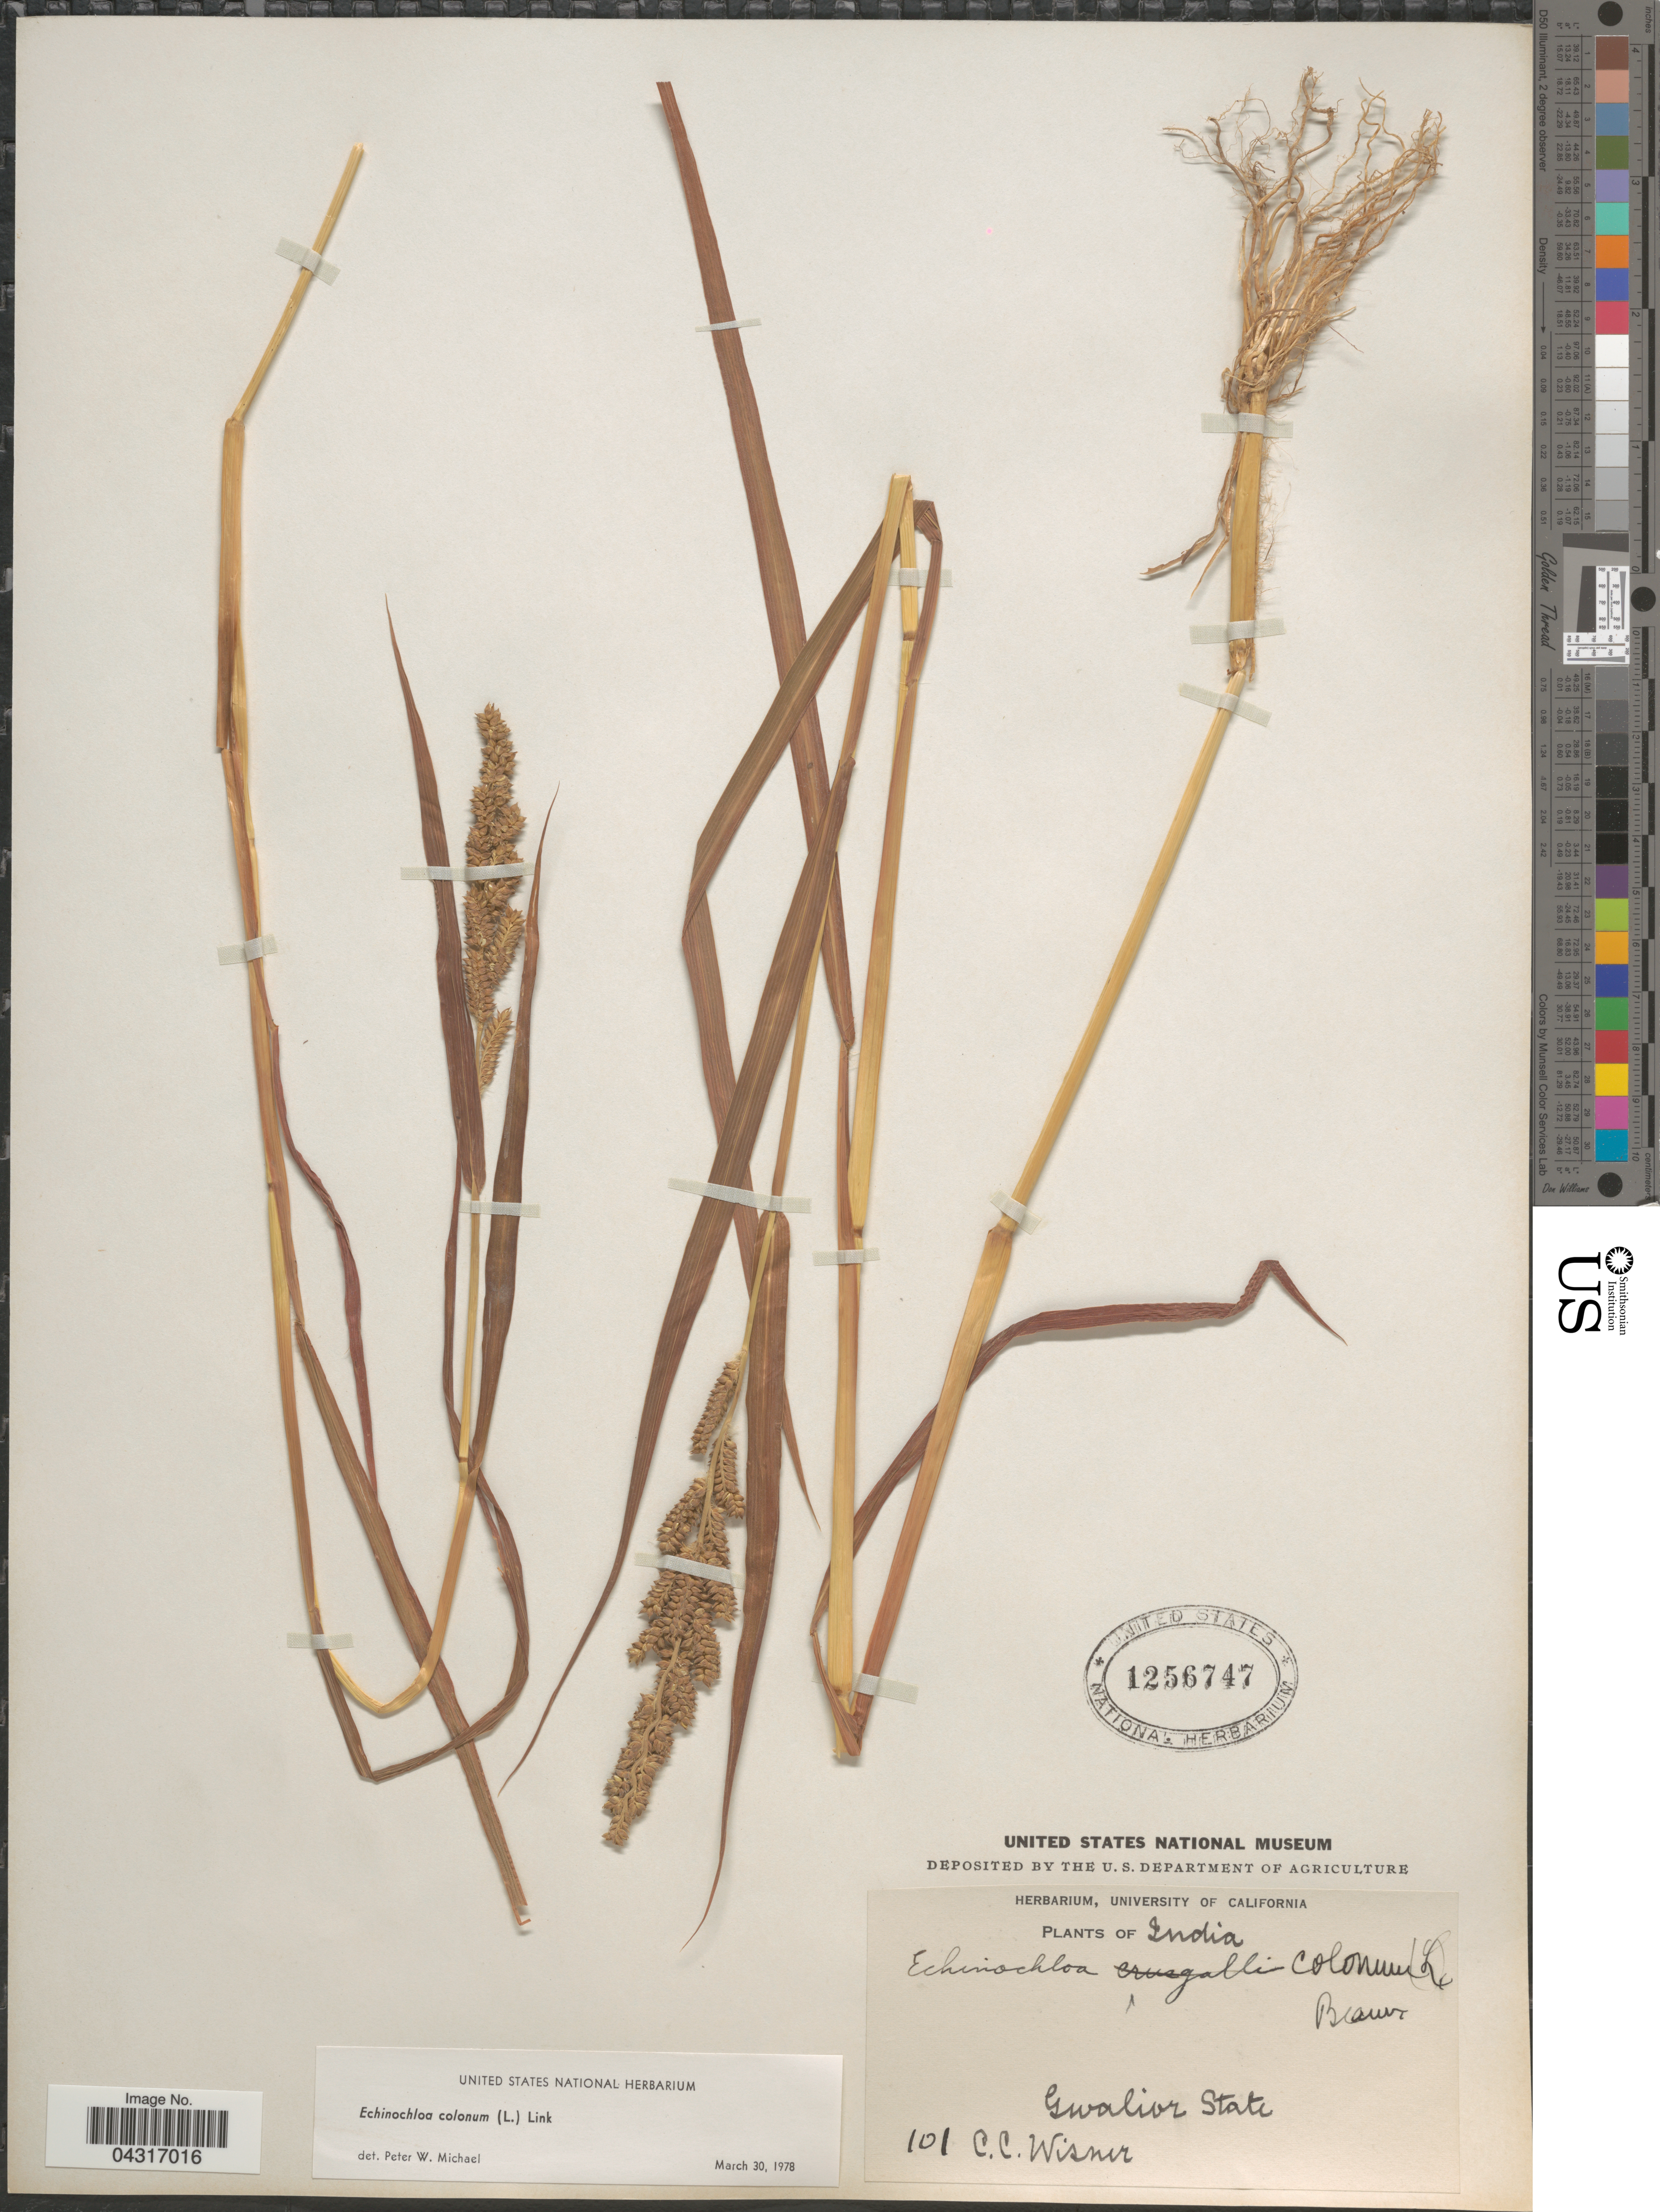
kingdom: Plantae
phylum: Tracheophyta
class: Liliopsida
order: Poales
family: Poaceae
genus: Echinochloa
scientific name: Echinochloa colona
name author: (L.) Link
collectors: C. Wisner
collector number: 101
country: India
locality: Gwalior State.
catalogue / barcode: US 1256747